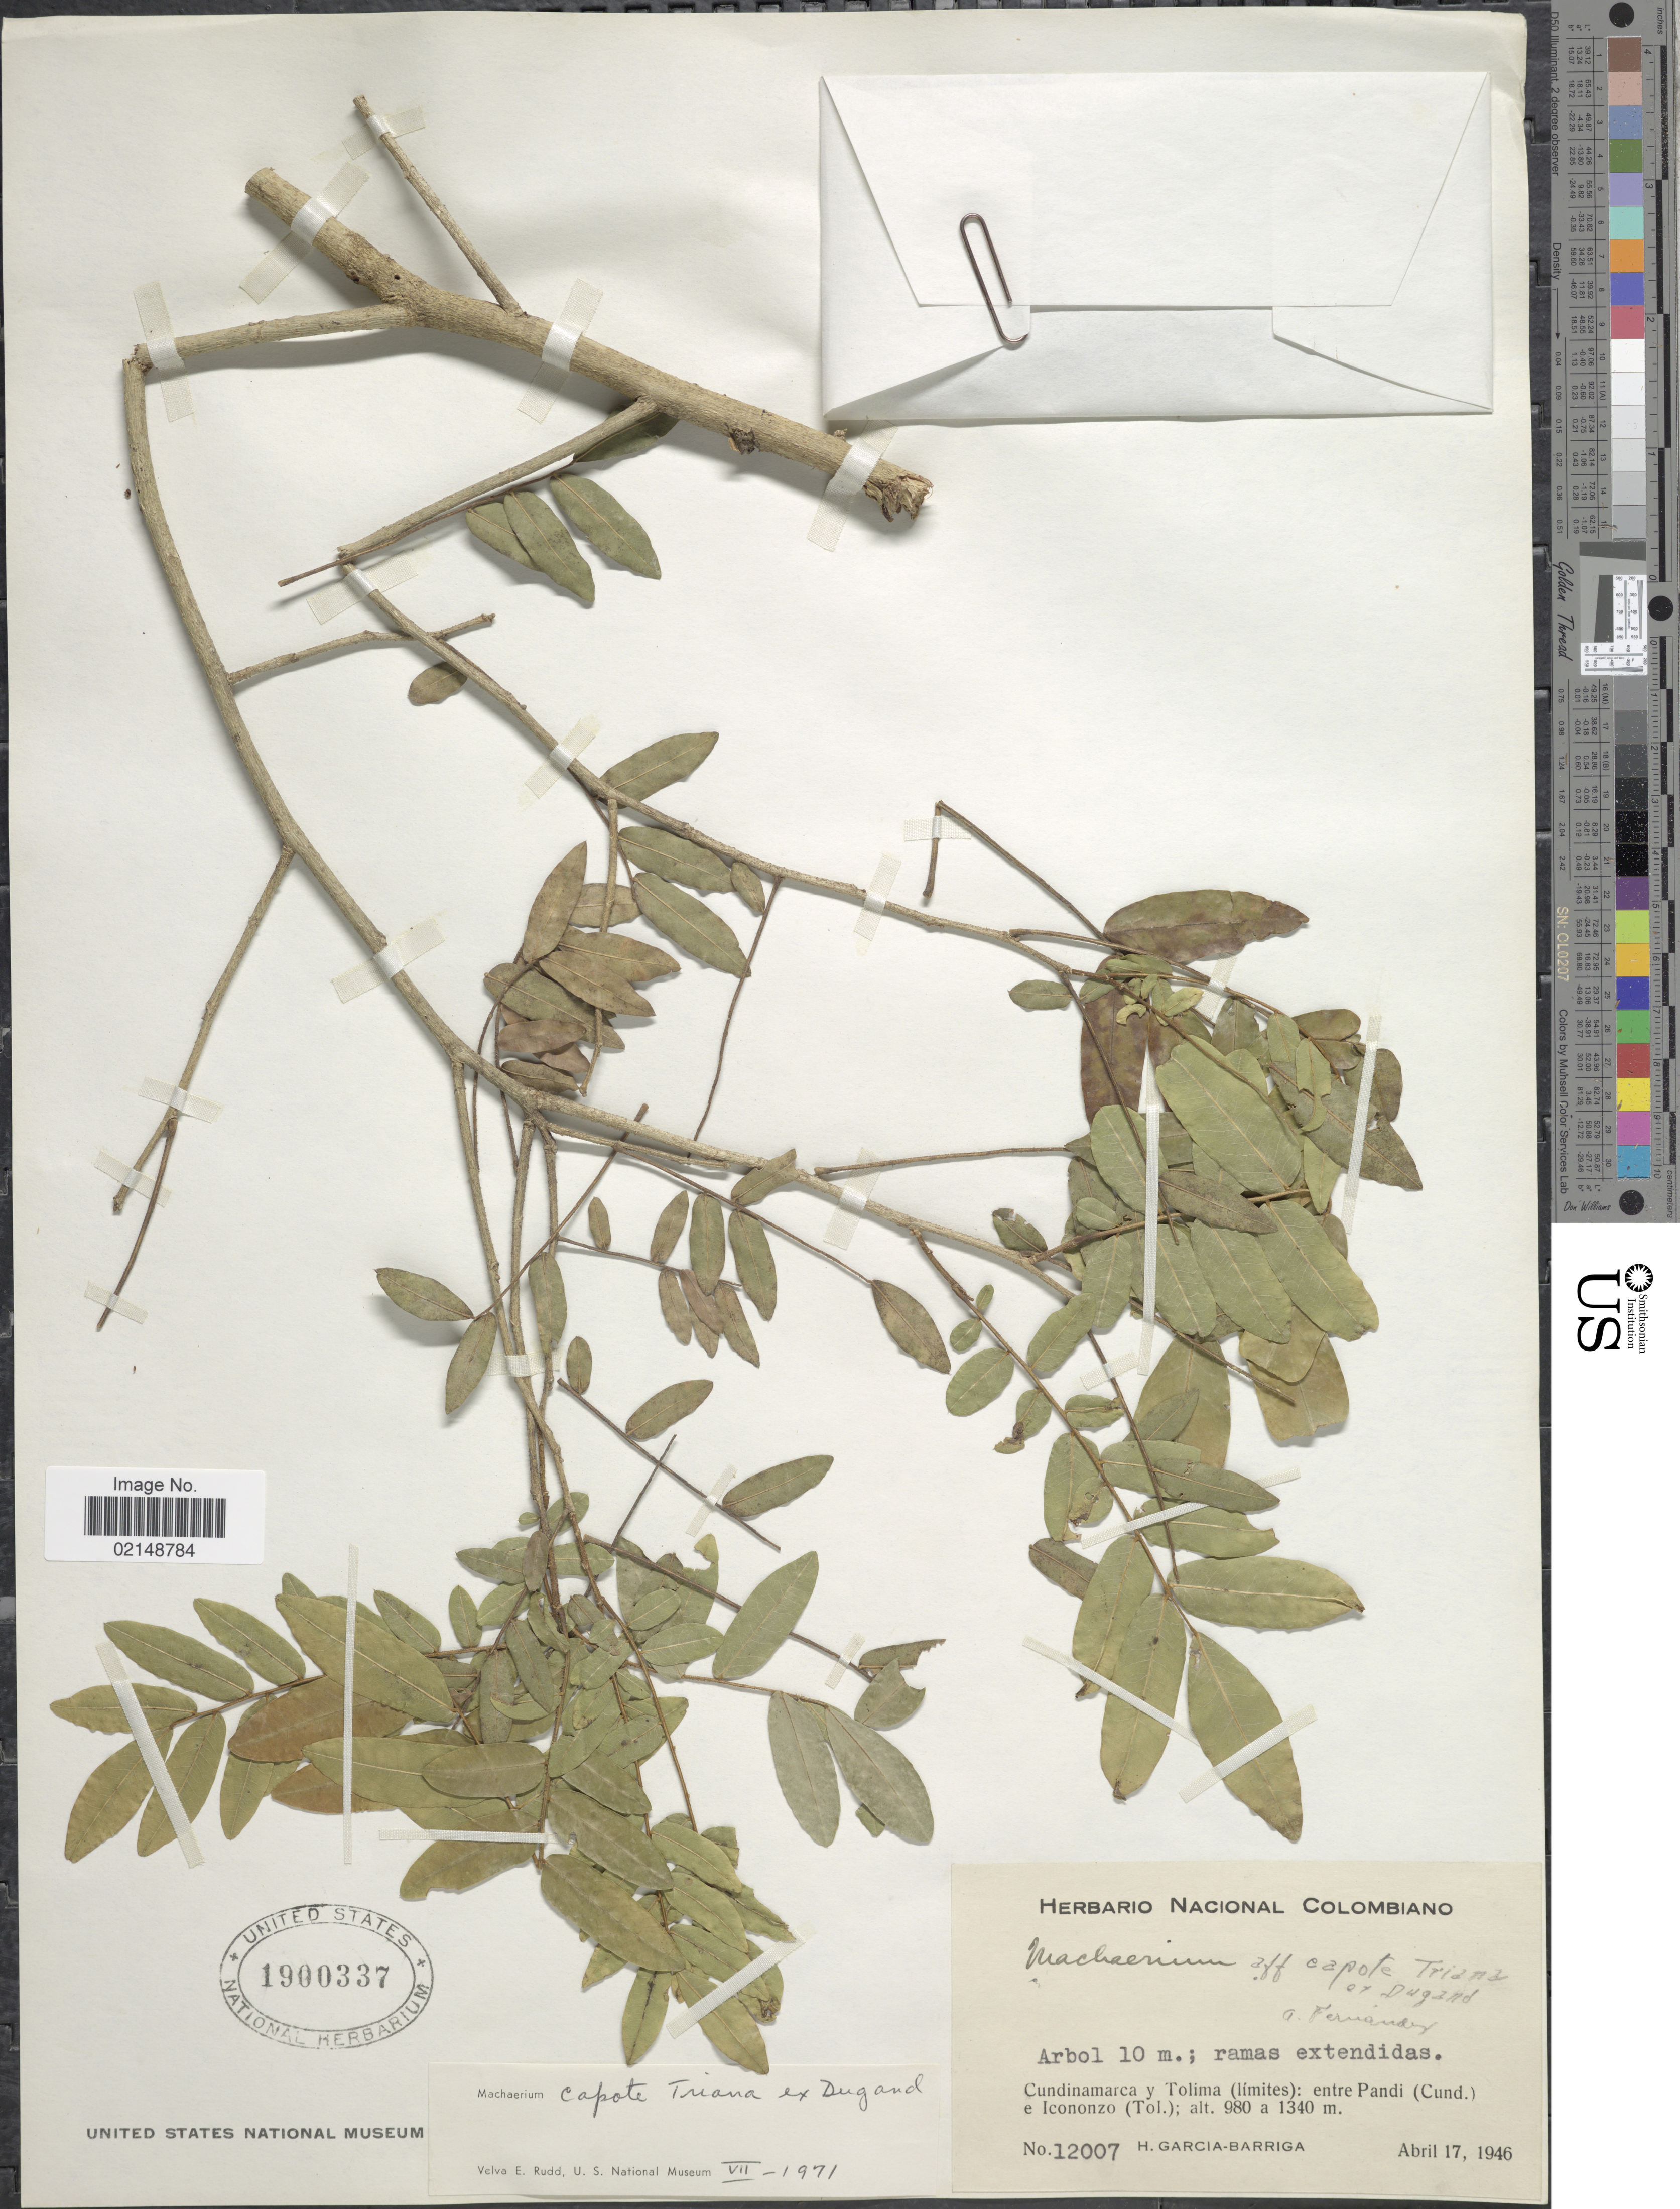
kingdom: Plantae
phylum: Tracheophyta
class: Magnoliopsida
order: Fabales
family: Fabaceae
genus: Machaerium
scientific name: Machaerium capote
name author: Triana ex Dugand G.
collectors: H. García Barriga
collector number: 12007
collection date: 1946-04-17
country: Colombia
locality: Cundinamarca y Tolima (limites) entre Pandi (Cund.) e Icononzo (Tol.)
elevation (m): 980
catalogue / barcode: US 1900337